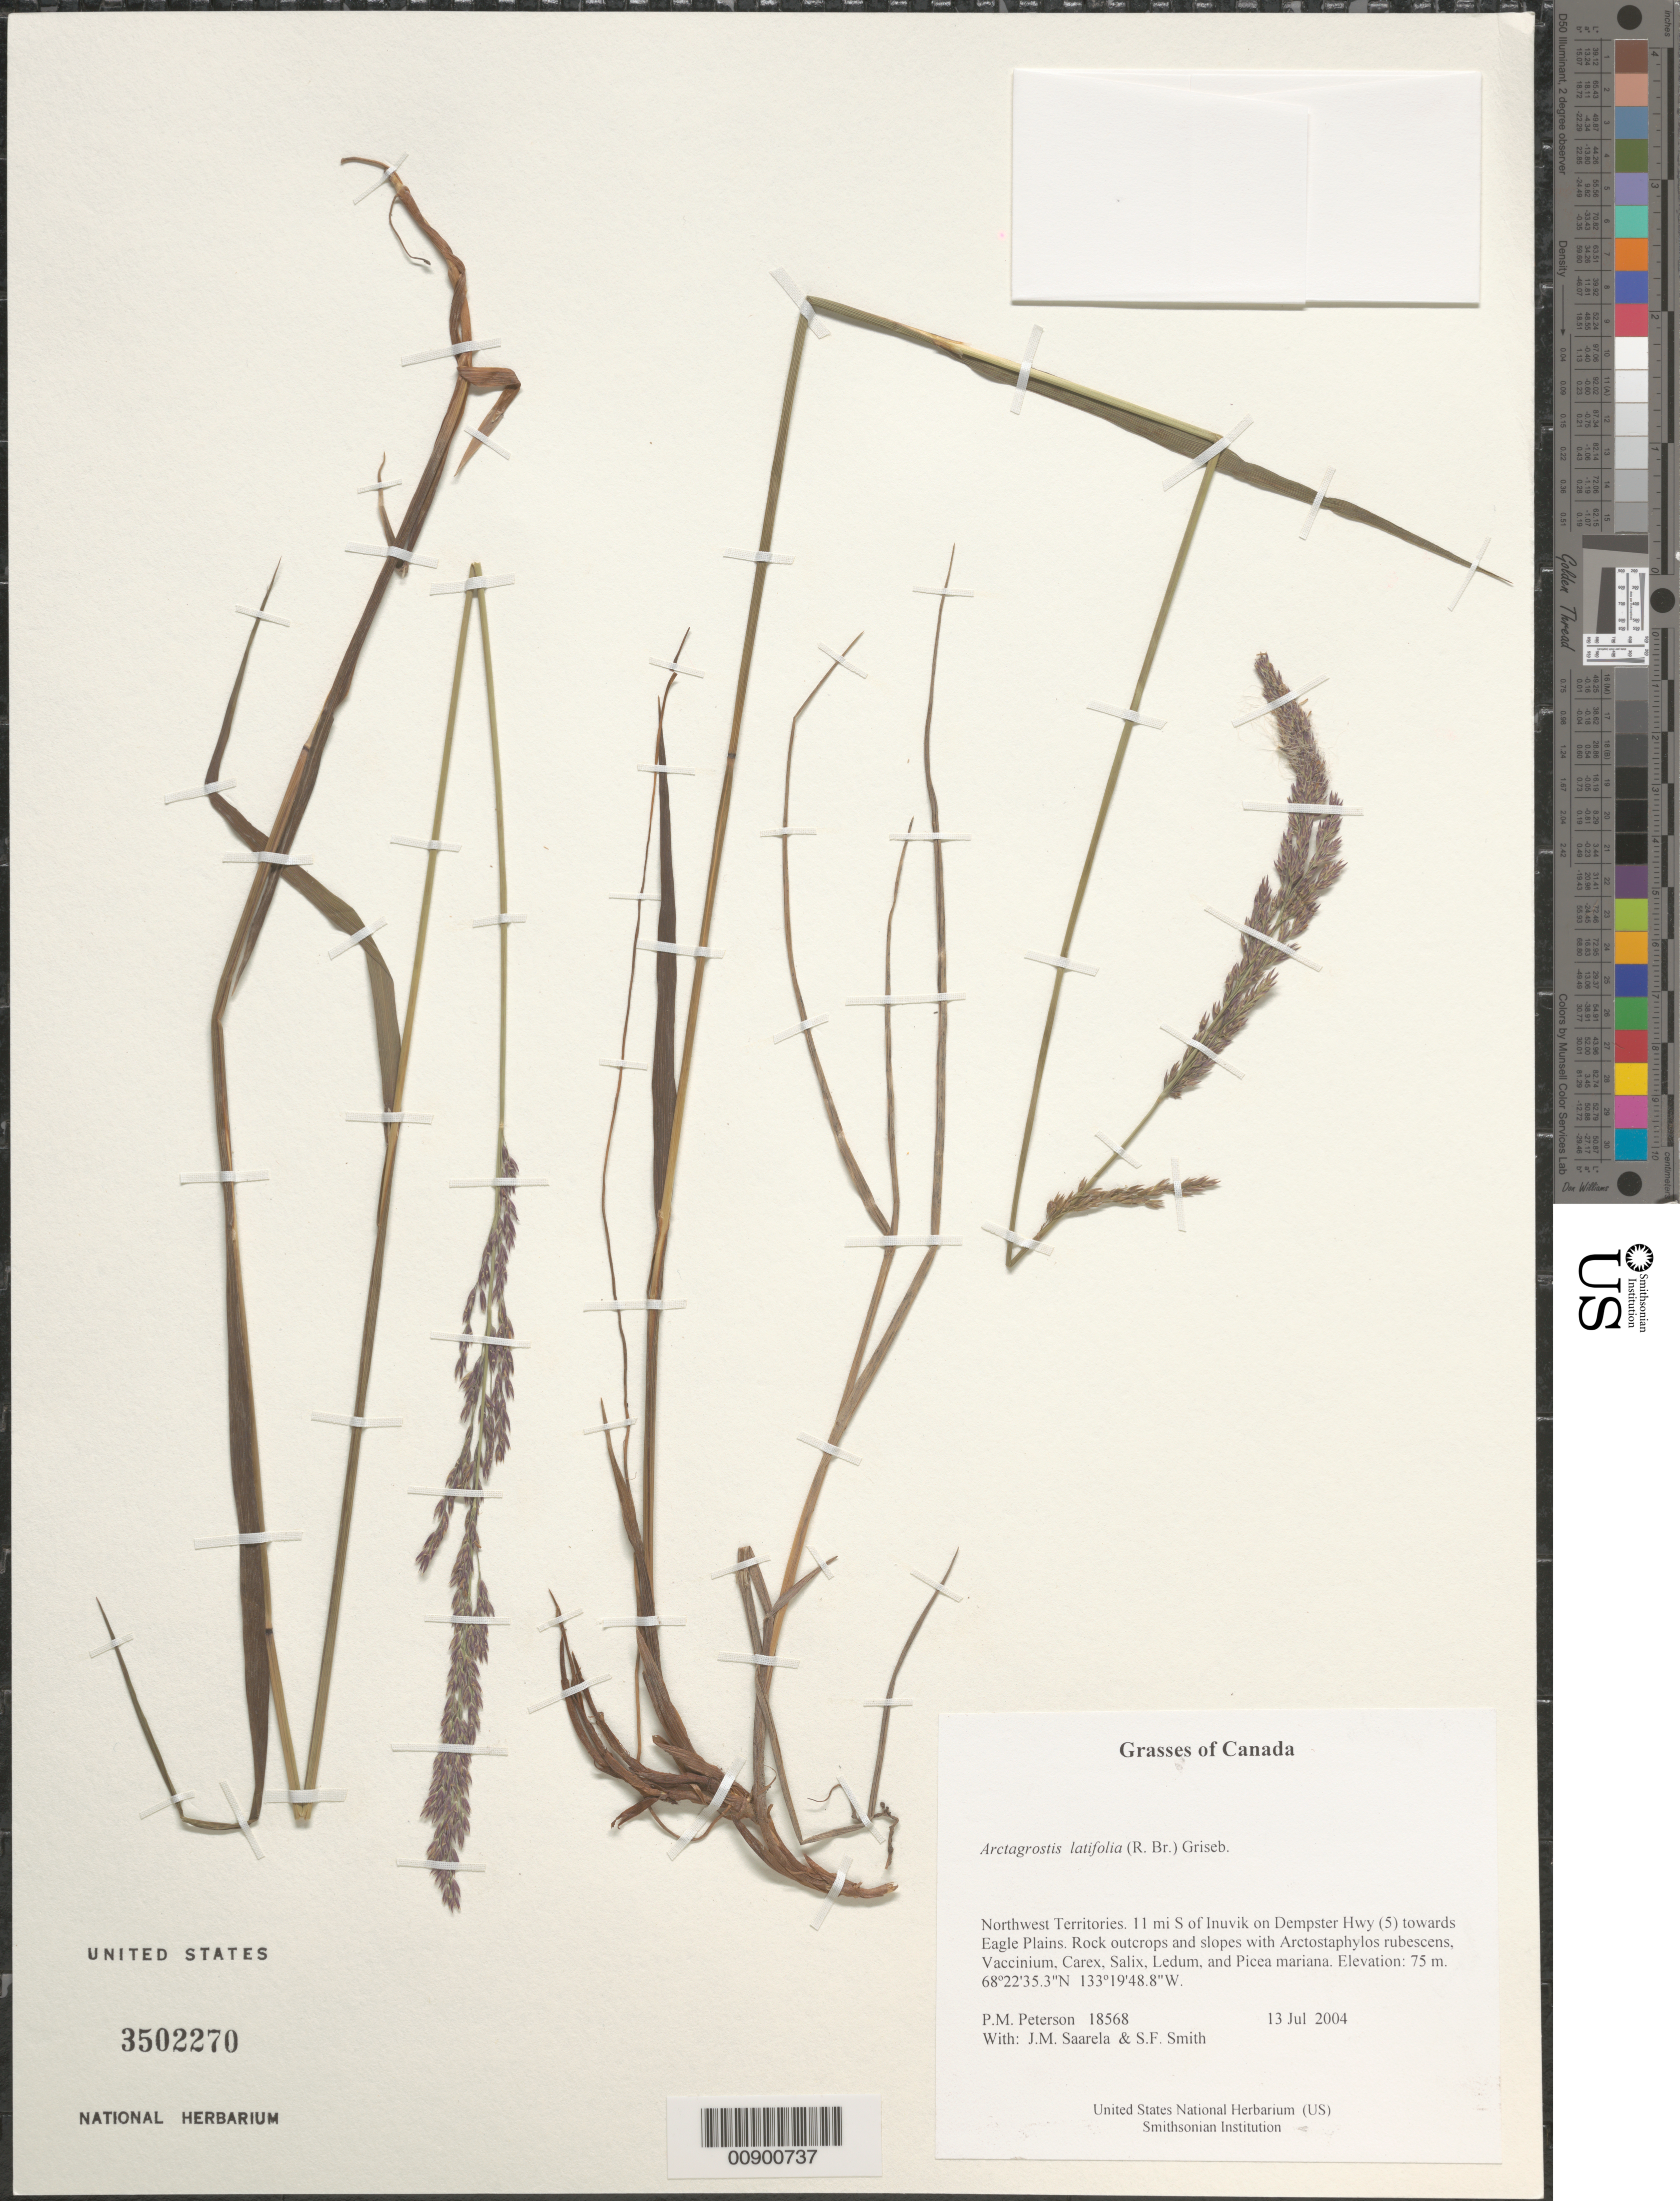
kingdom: Plantae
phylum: Tracheophyta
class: Liliopsida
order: Poales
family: Poaceae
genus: Arctagrostis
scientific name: Arctagrostis latifolia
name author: (R. Br.) Griseb.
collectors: P. M. Peterson, J. Saarela & S.F. Smith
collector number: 18568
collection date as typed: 13 Jul 2004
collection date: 2004-07-13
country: Canada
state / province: Northwest Territories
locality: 11 mi S of Inuvik on Dempster Hwy (5) towards Eagle Plains. Rock outcrops and slopes with Arctostaphylos rubescens, Vaccinium, Carex, Salix, Ledum, and Picea mariana.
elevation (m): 75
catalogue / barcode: US 3502270